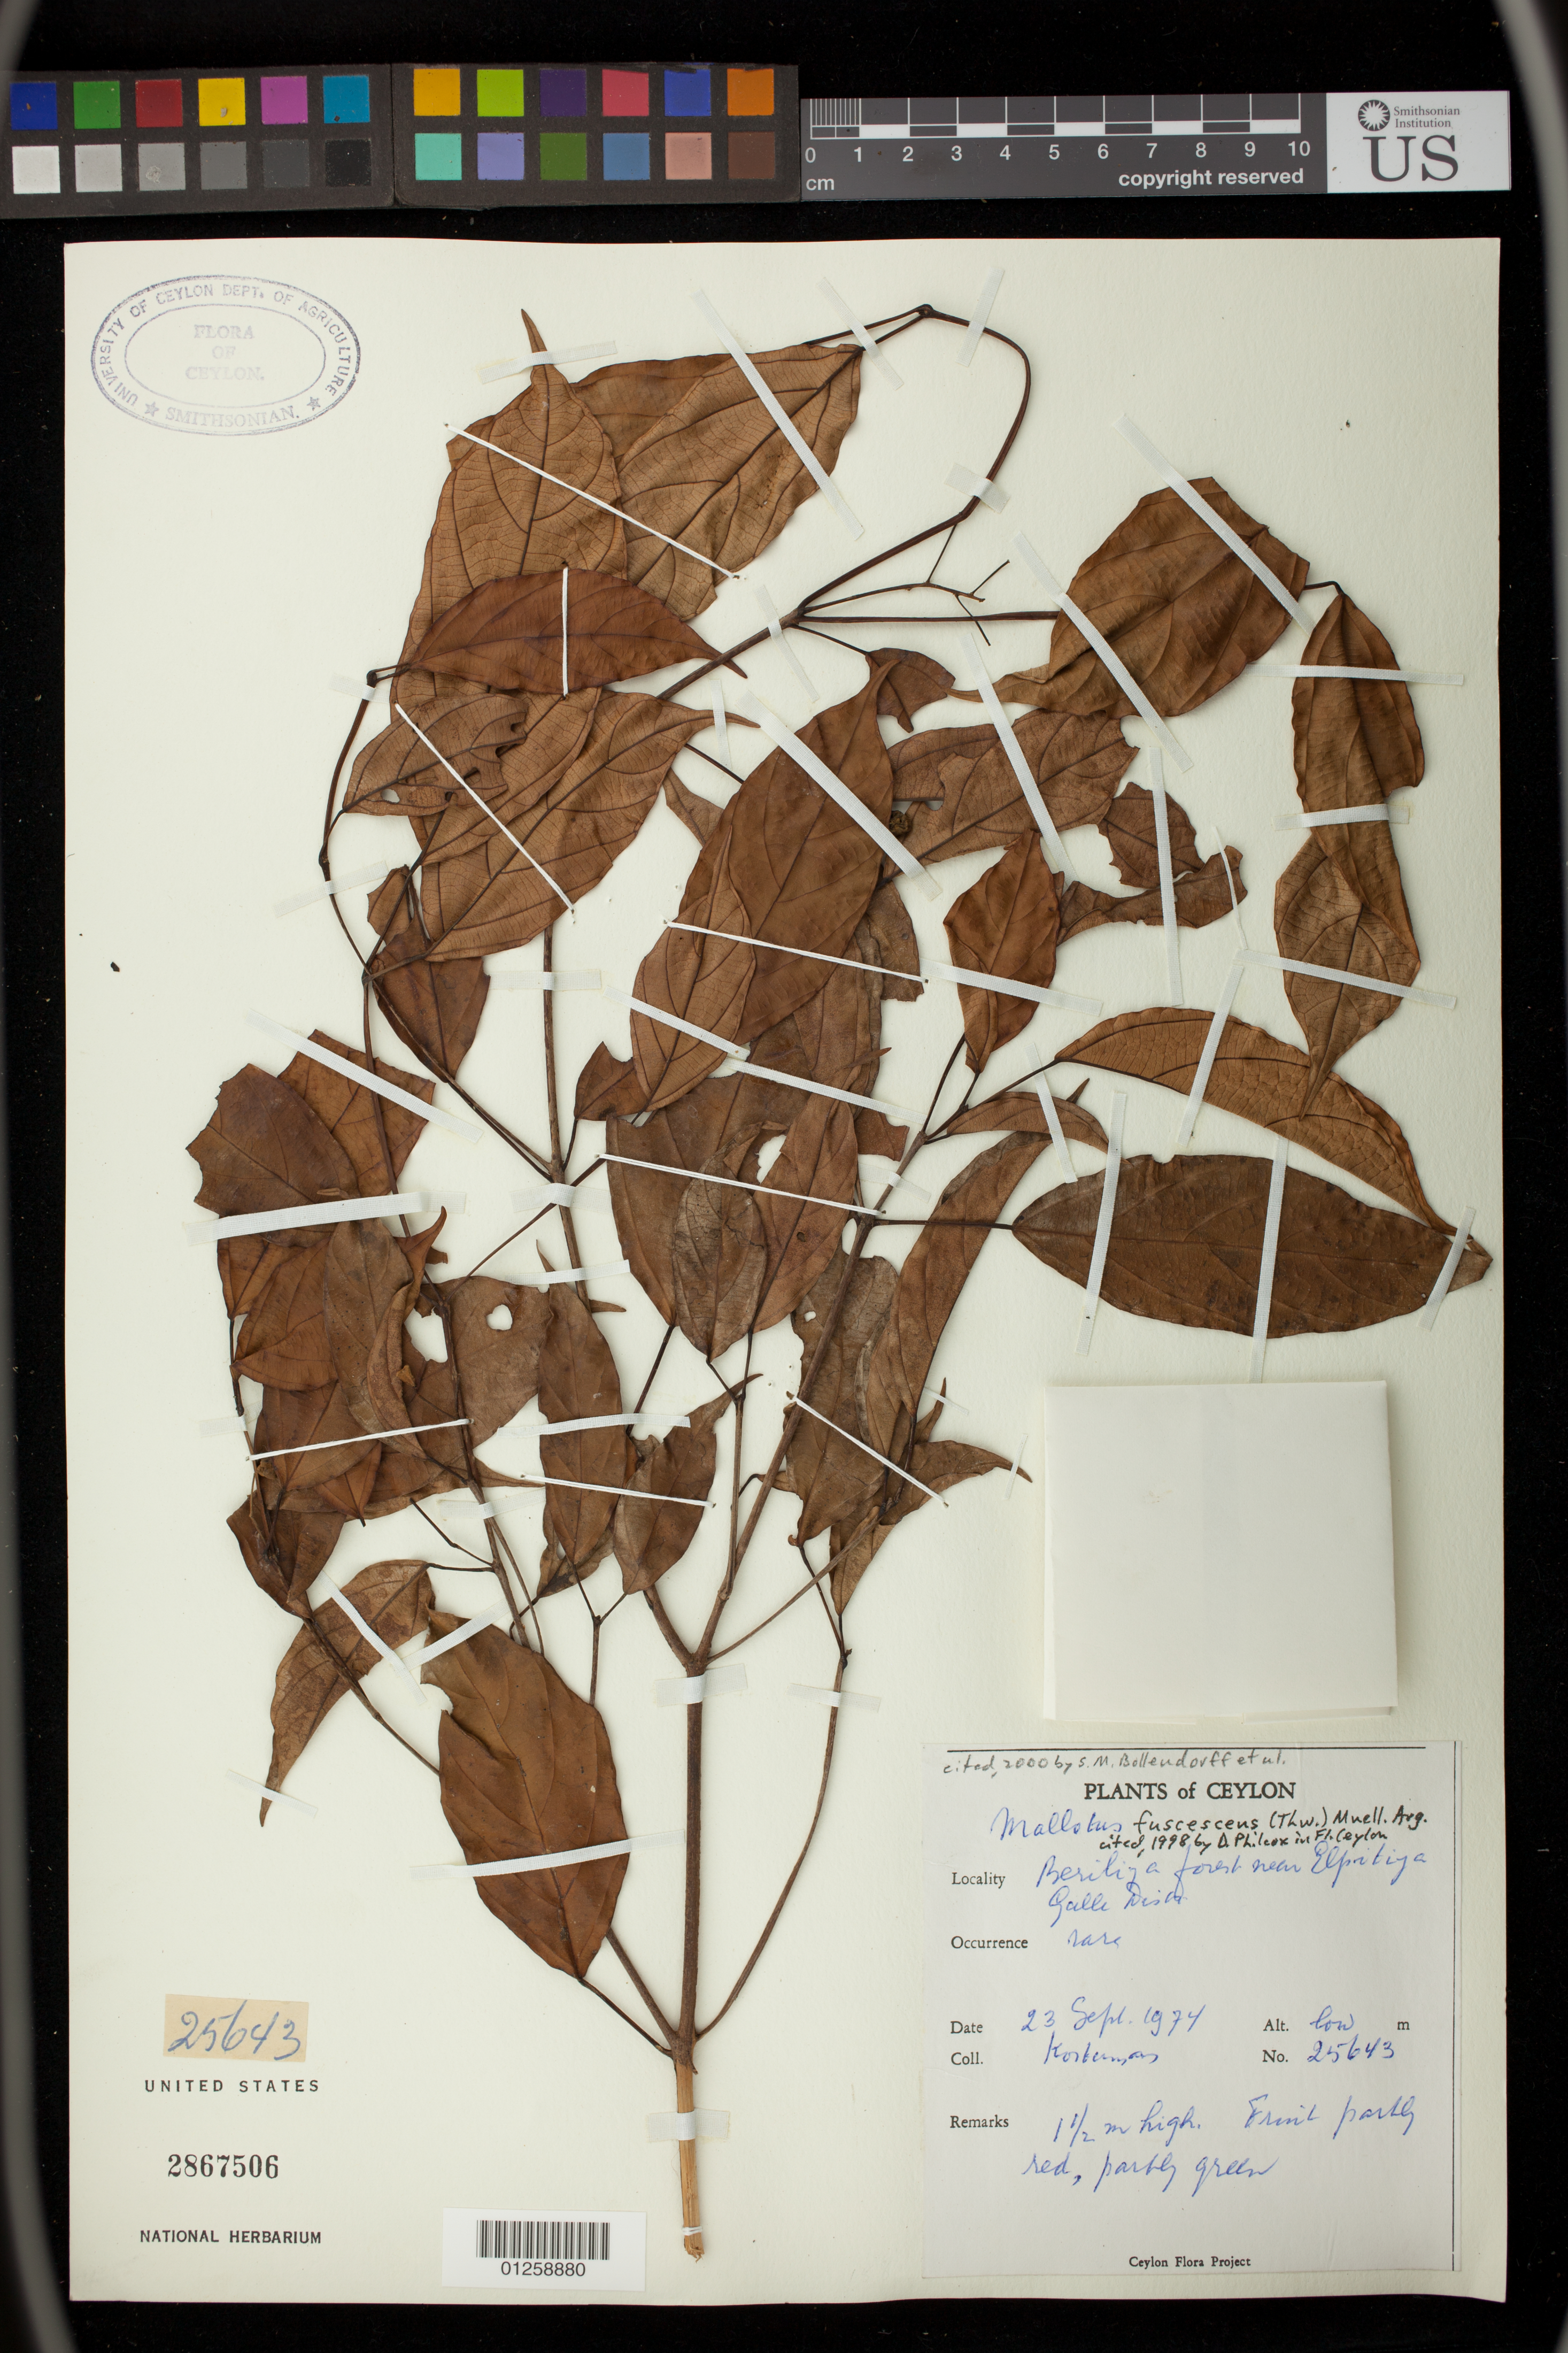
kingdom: Plantae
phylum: Tracheophyta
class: Magnoliopsida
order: Malpighiales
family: Euphorbiaceae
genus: Mallotus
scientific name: Mallotus fuscescens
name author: (Thwaites) Müll. Arg.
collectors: -. Korbermans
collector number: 25643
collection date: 1974-09-23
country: Sri Lanka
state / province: Southern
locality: Berilya forest near Elpitiya, Galle Distr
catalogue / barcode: US 2867506